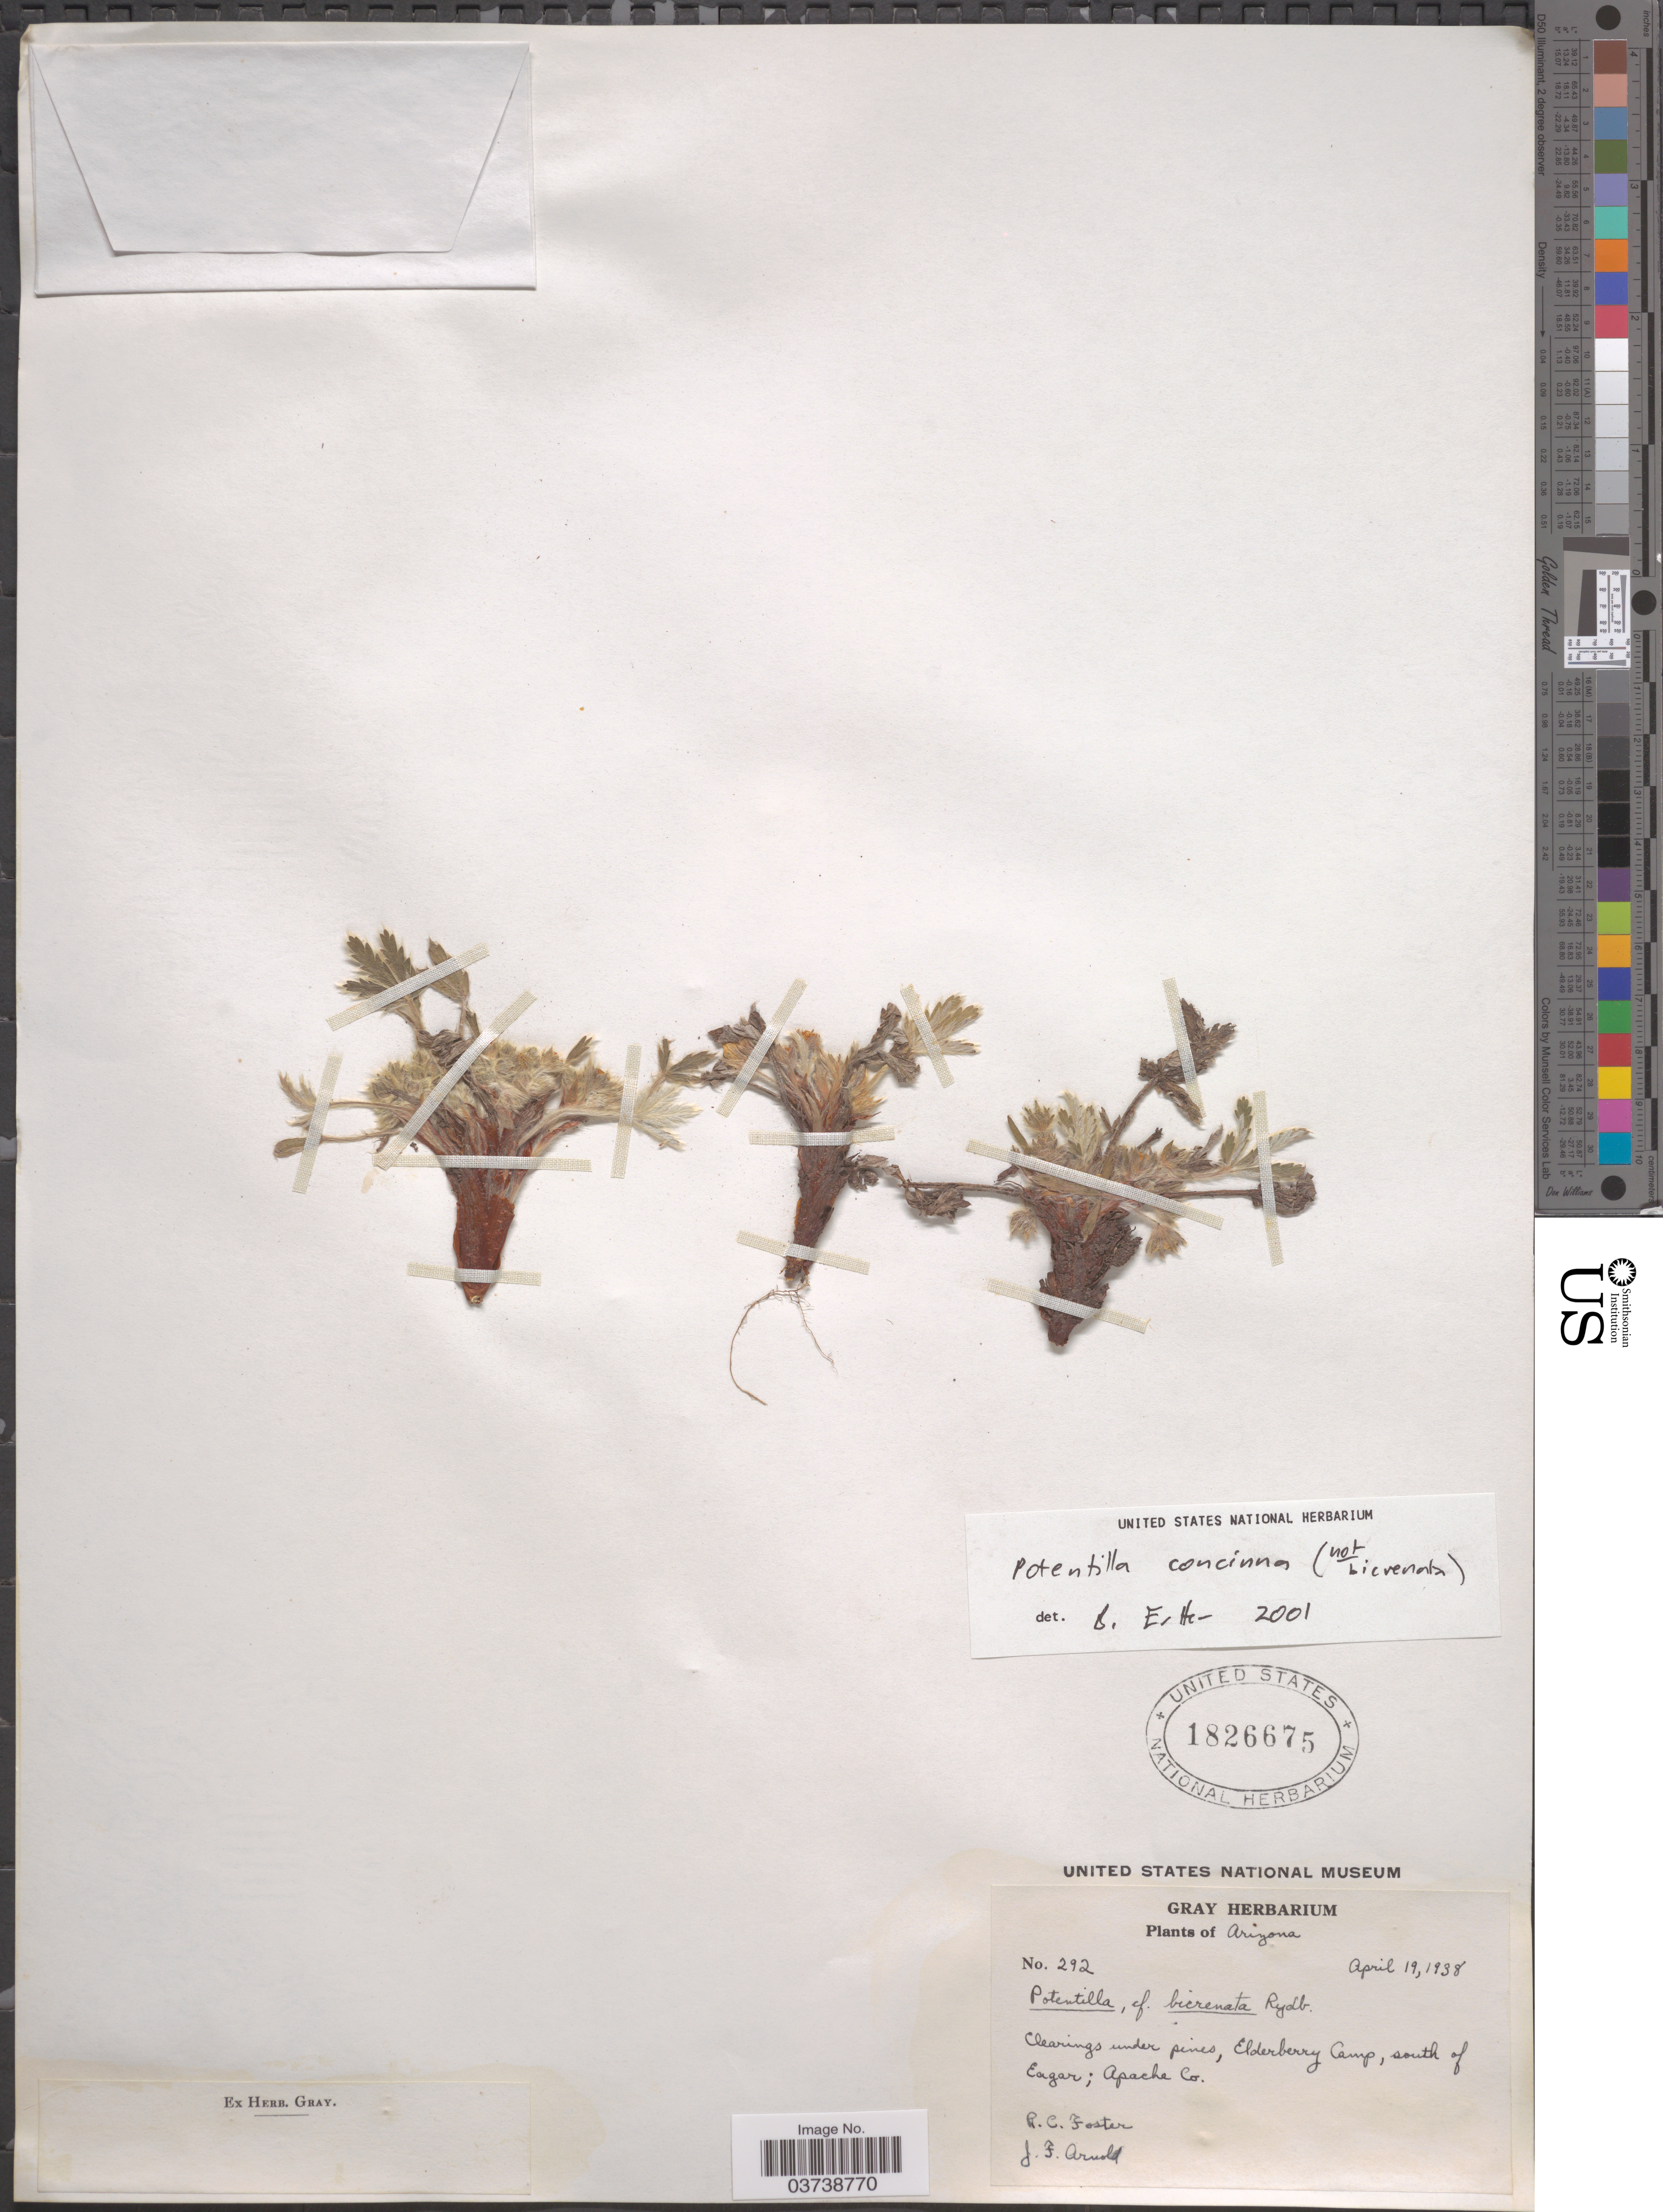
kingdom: Plantae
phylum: Tracheophyta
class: Magnoliopsida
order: Rosales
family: Rosaceae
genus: Potentilla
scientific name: Potentilla concinna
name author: Richardson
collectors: R. C. Foster & J. F. Arnold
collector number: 292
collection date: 1938-04-19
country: United States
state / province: Arizona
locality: Elderberry Camp, south of Eager; Apache Co.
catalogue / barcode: US 1826675